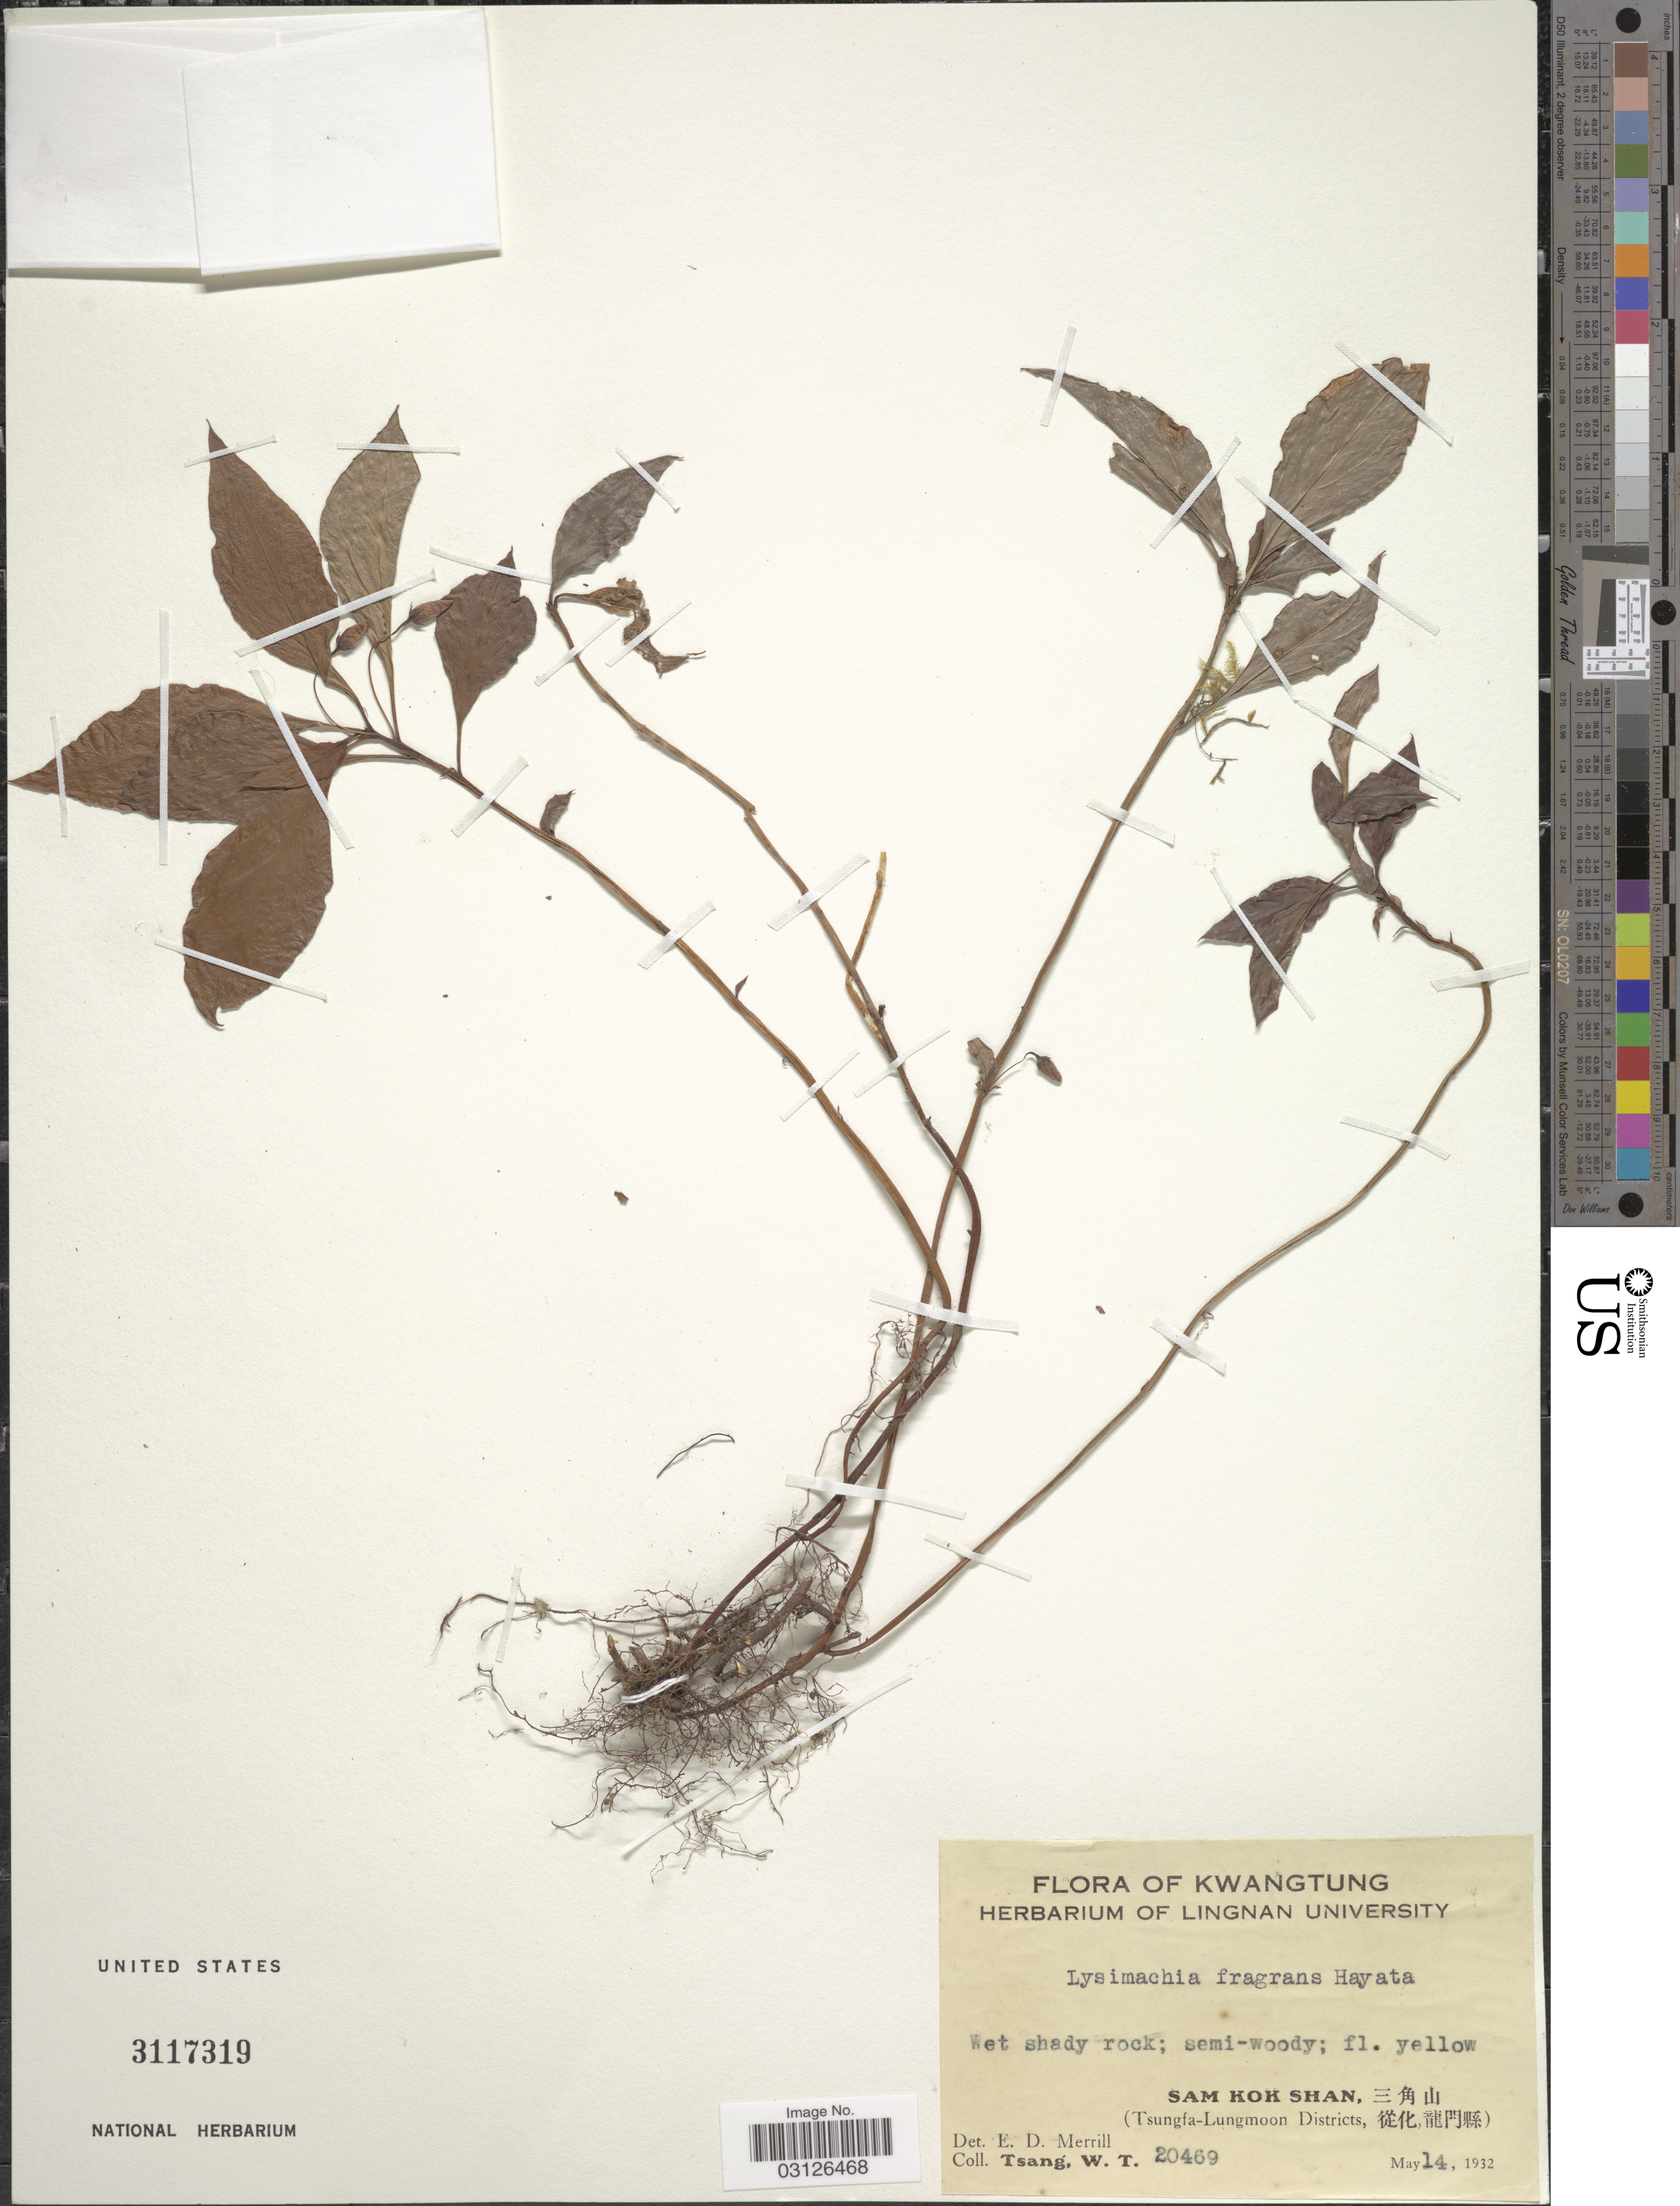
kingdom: Plantae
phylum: Tracheophyta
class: Magnoliopsida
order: Ericales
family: Primulaceae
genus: Lysimachia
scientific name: Lysimachia fragrans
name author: Hayata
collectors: W. T. Tsang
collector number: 20469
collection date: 1932-05-14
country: China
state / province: Guangdong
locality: Kwangtung. Sam Kok Shan (Tsungfa-Lungmoon Districts).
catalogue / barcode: US 3117319